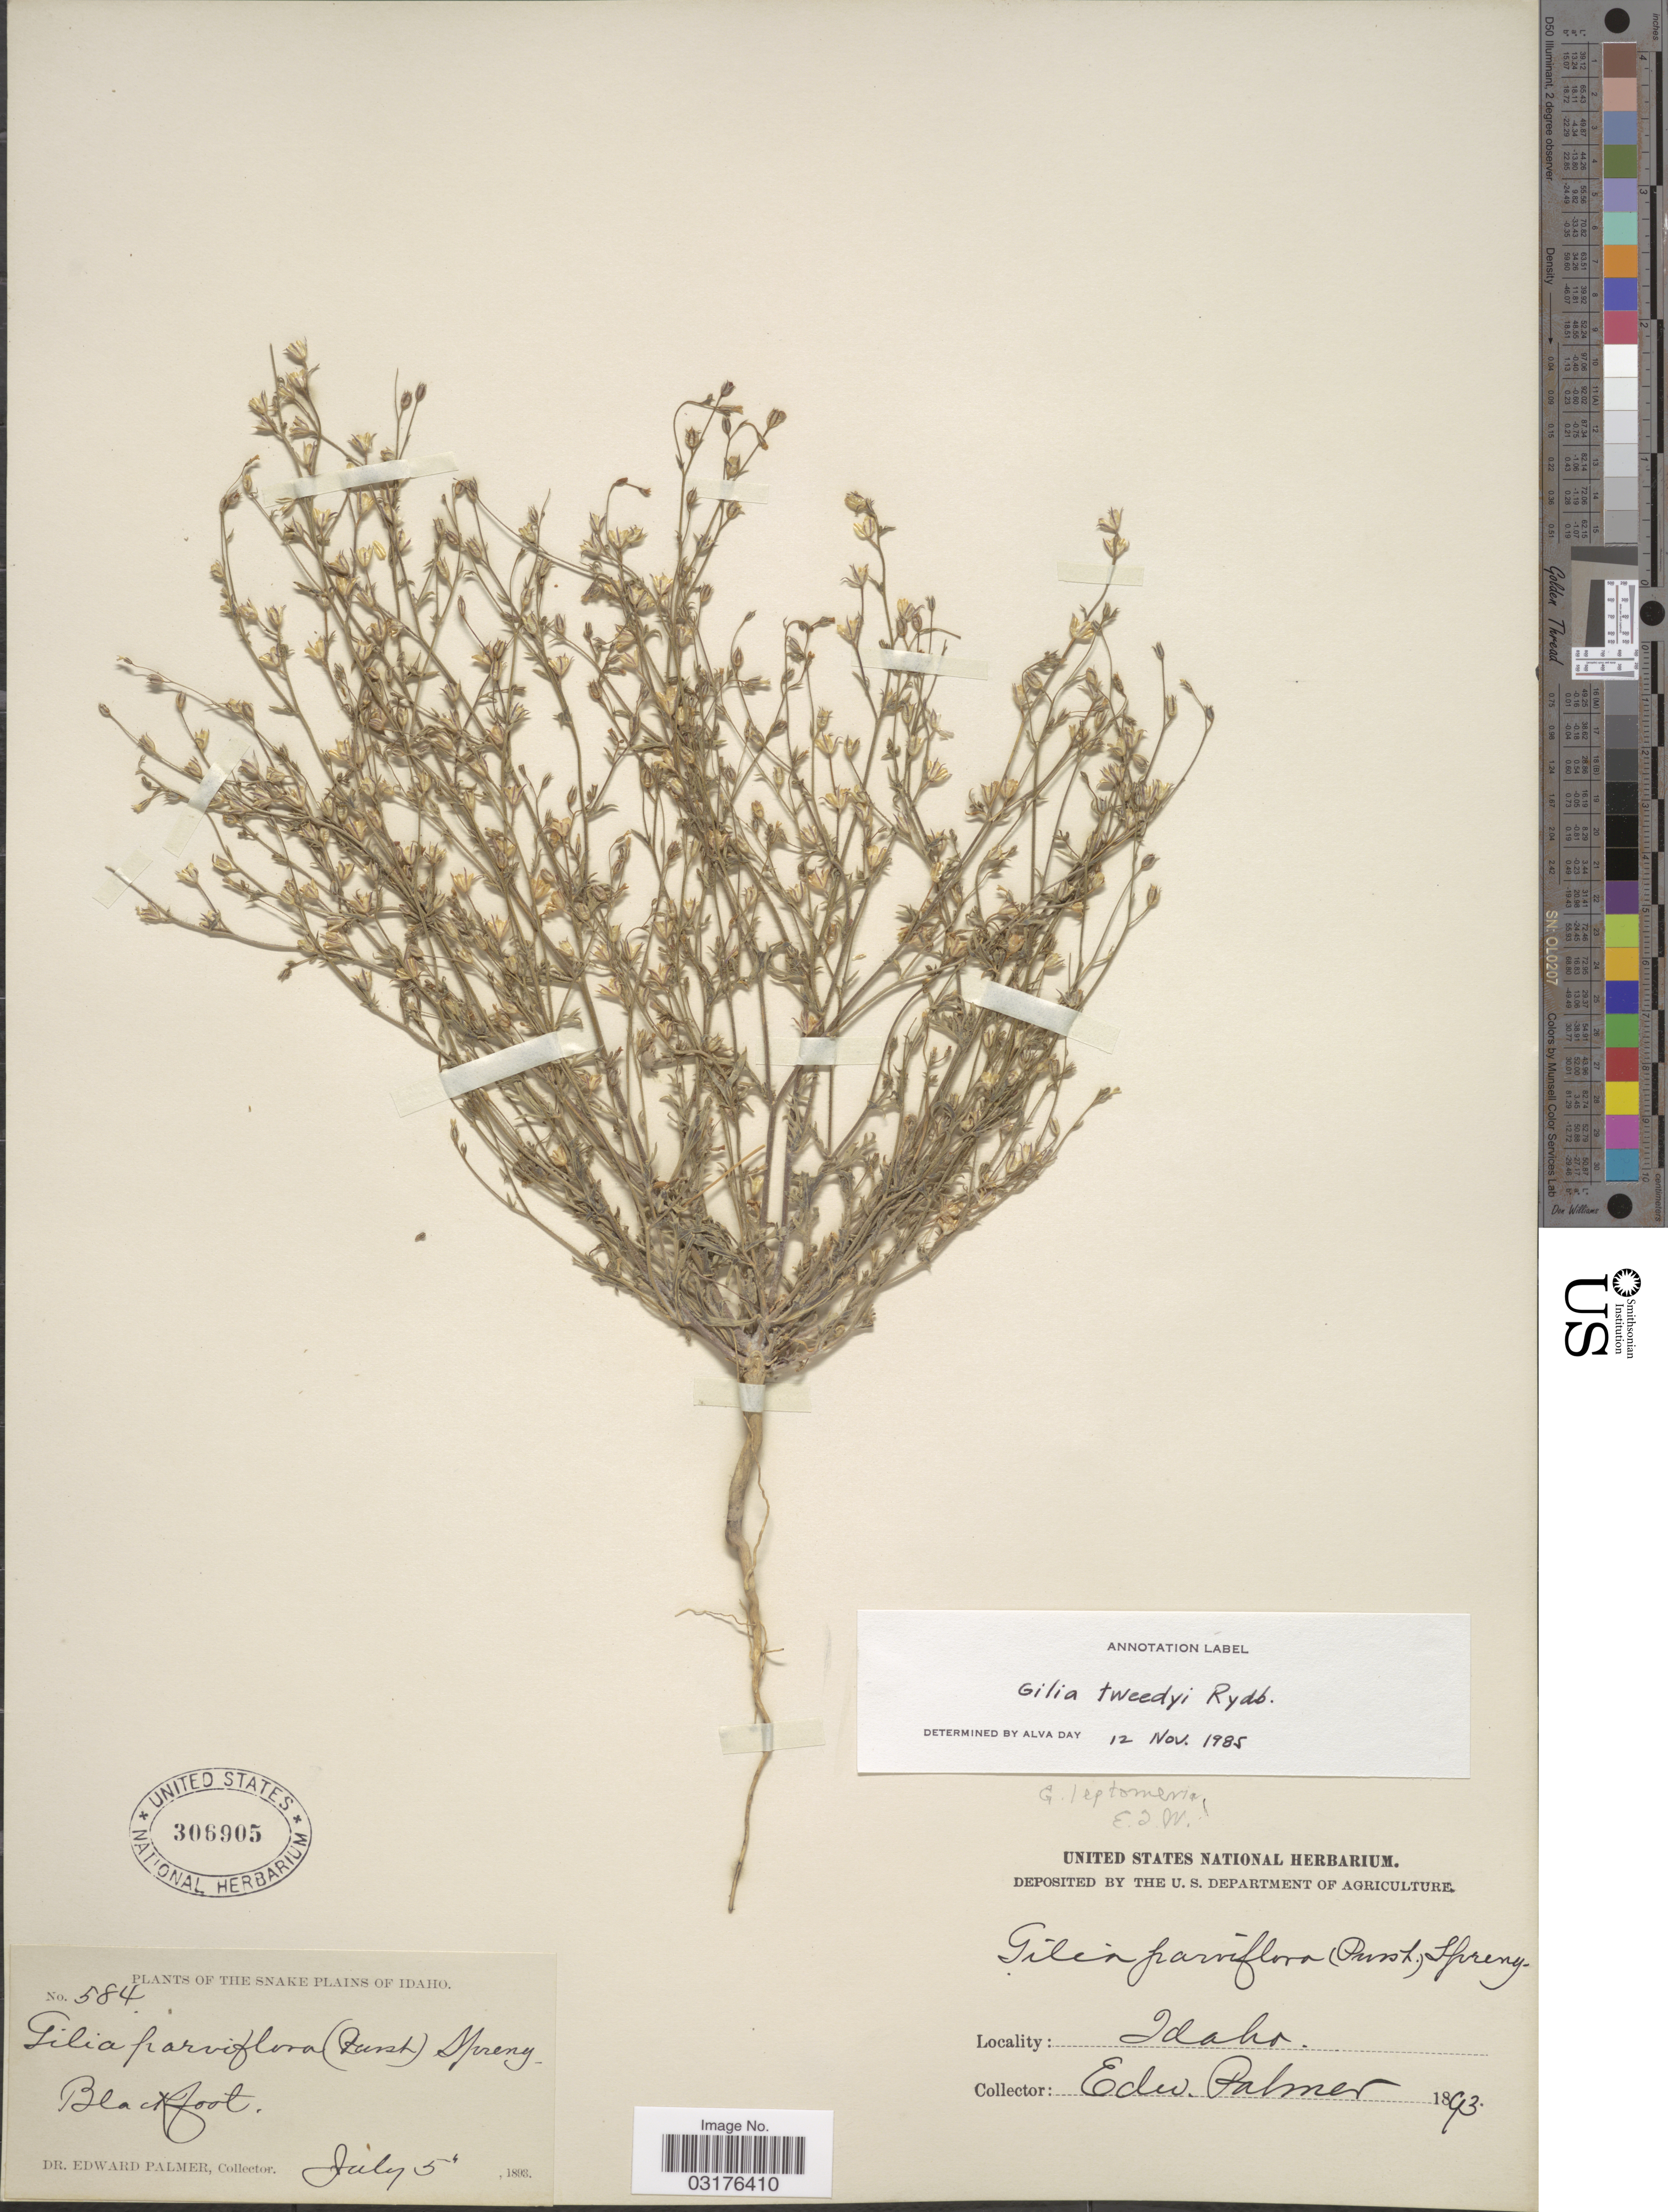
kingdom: Plantae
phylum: Tracheophyta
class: Magnoliopsida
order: Ericales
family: Polemoniaceae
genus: Gilia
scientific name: Gilia tweedyi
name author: Rydb.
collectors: E. Palmer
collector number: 584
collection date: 1893-07-05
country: United States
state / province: Idaho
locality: The Snake Plains of Idaho. Blackfoot.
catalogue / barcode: US 306905